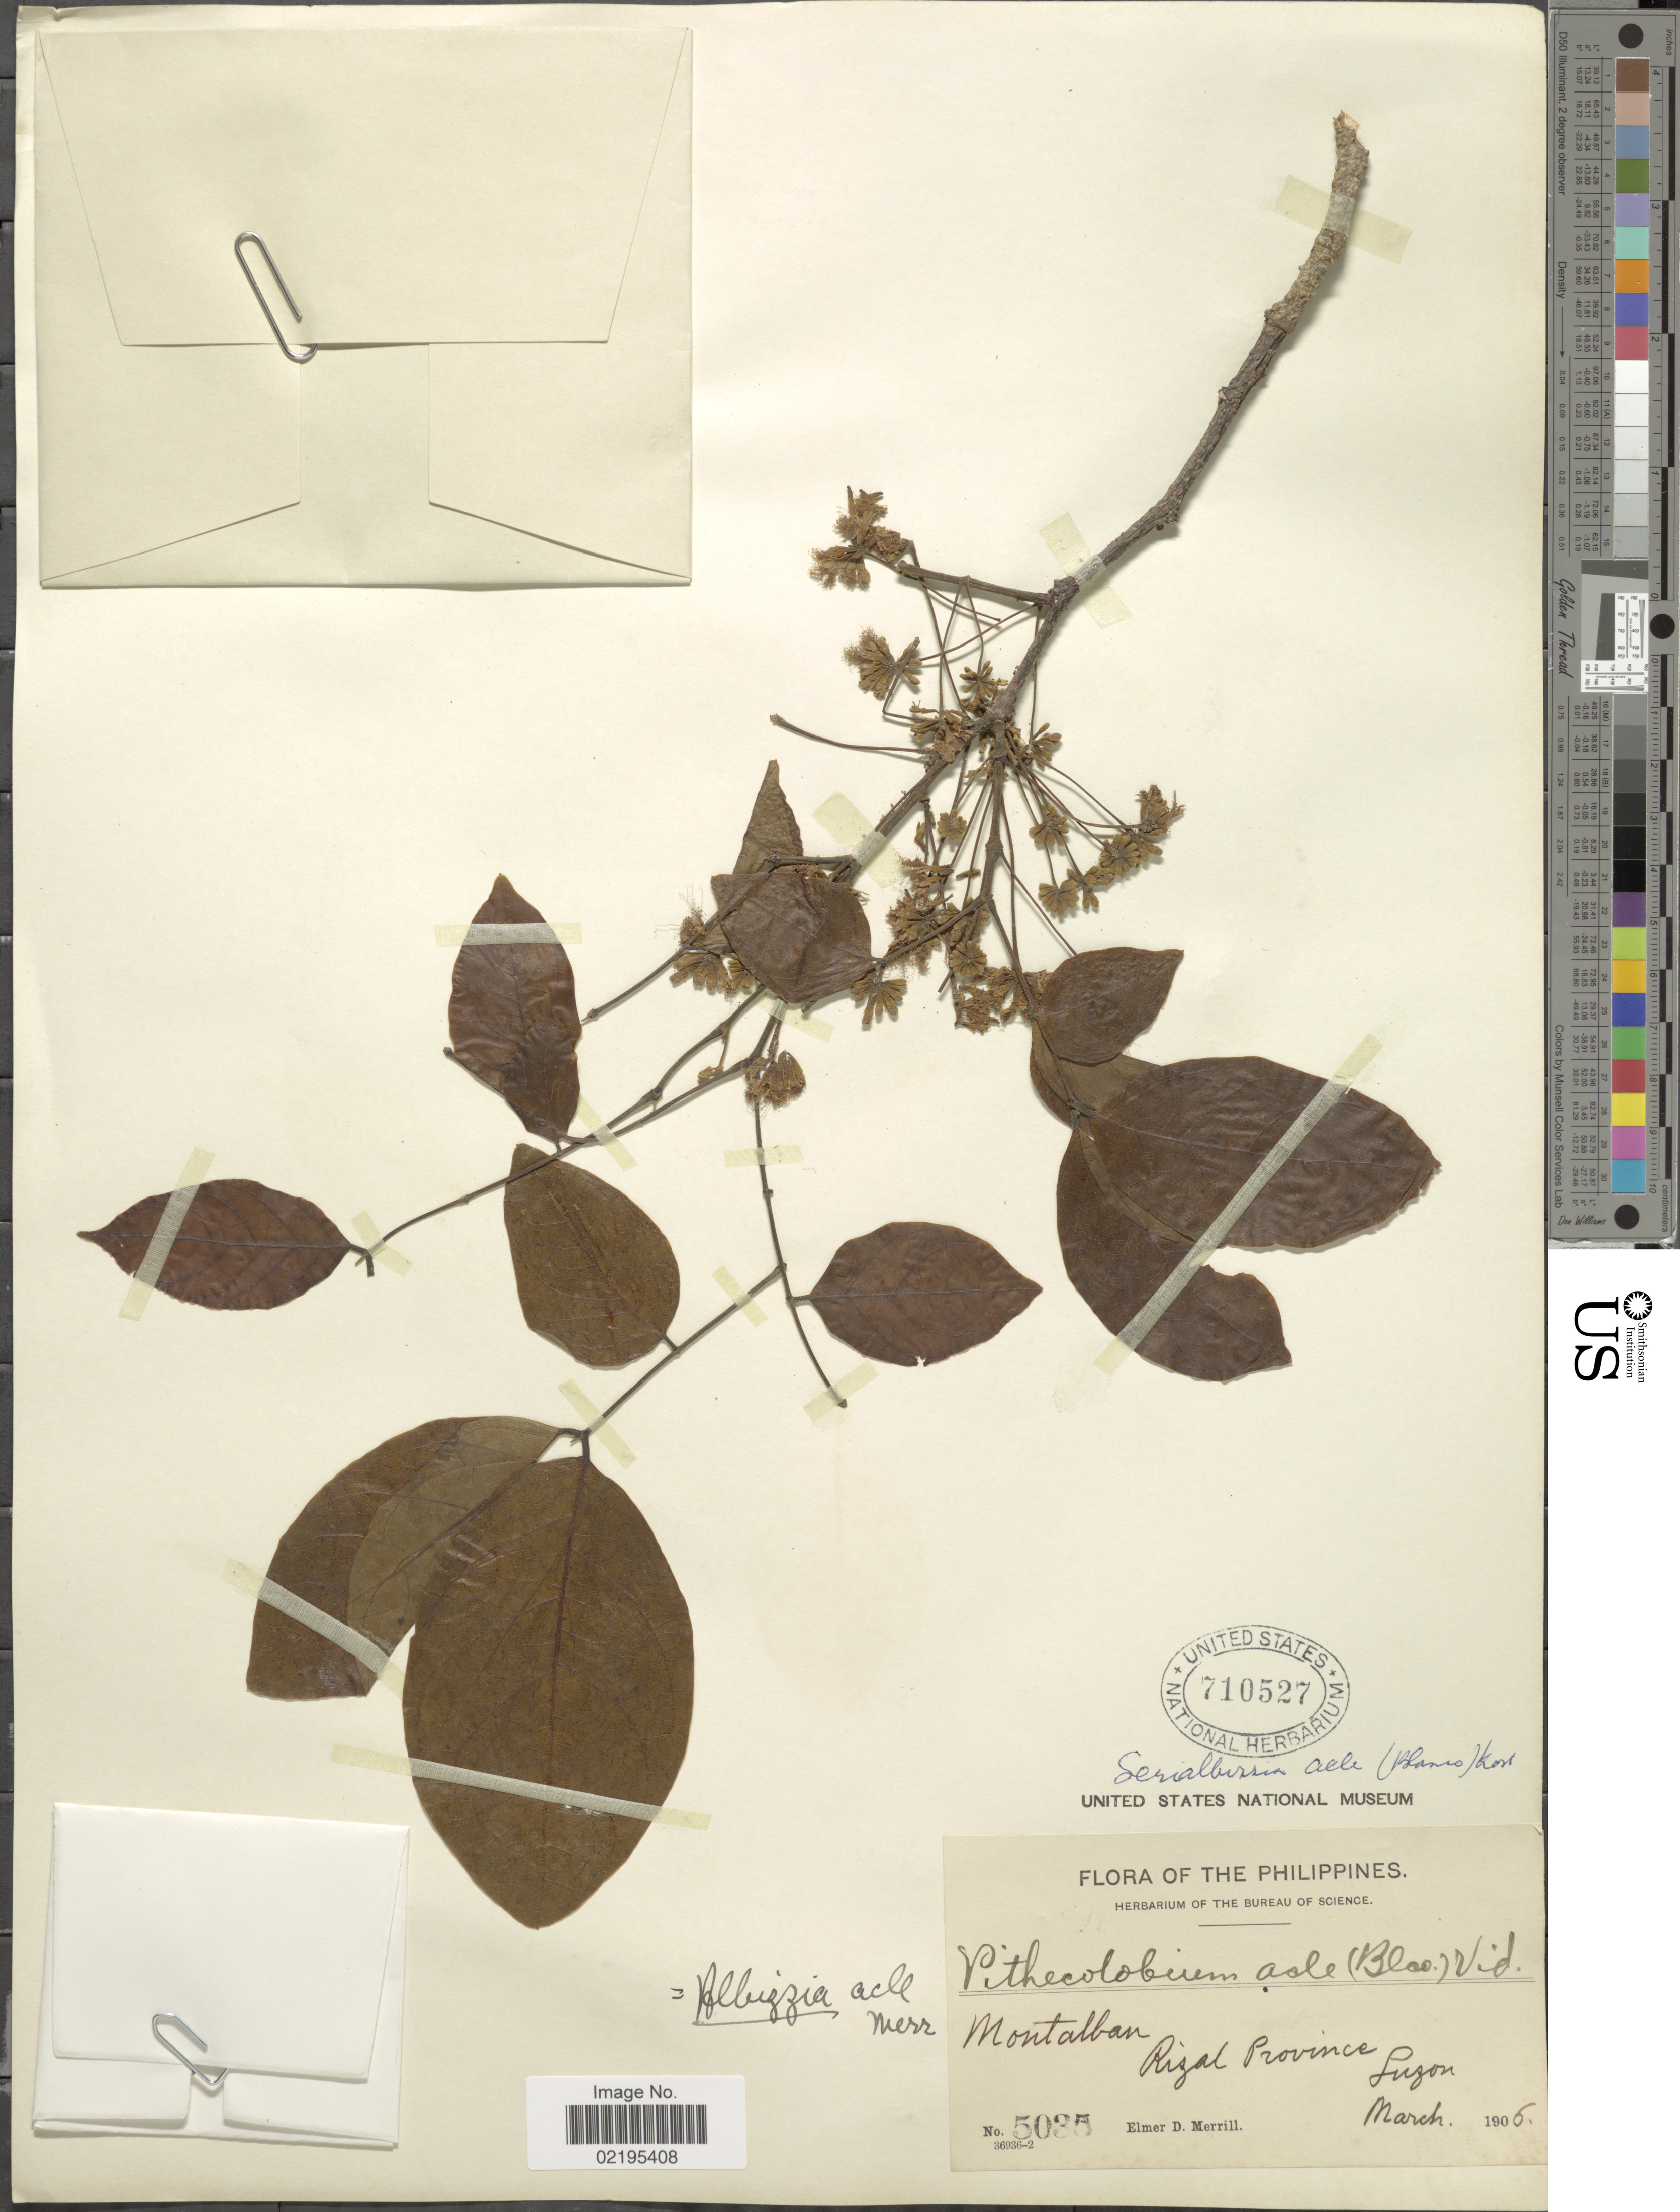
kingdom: Plantae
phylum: Tracheophyta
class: Magnoliopsida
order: Fabales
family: Fabaceae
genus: Albizia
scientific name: Albizia acle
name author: (Blanco) Merr.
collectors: E. D. Merrill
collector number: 5035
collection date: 1905-03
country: Philippines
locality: Montalban, Rizal Province Luzon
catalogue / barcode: US 710527